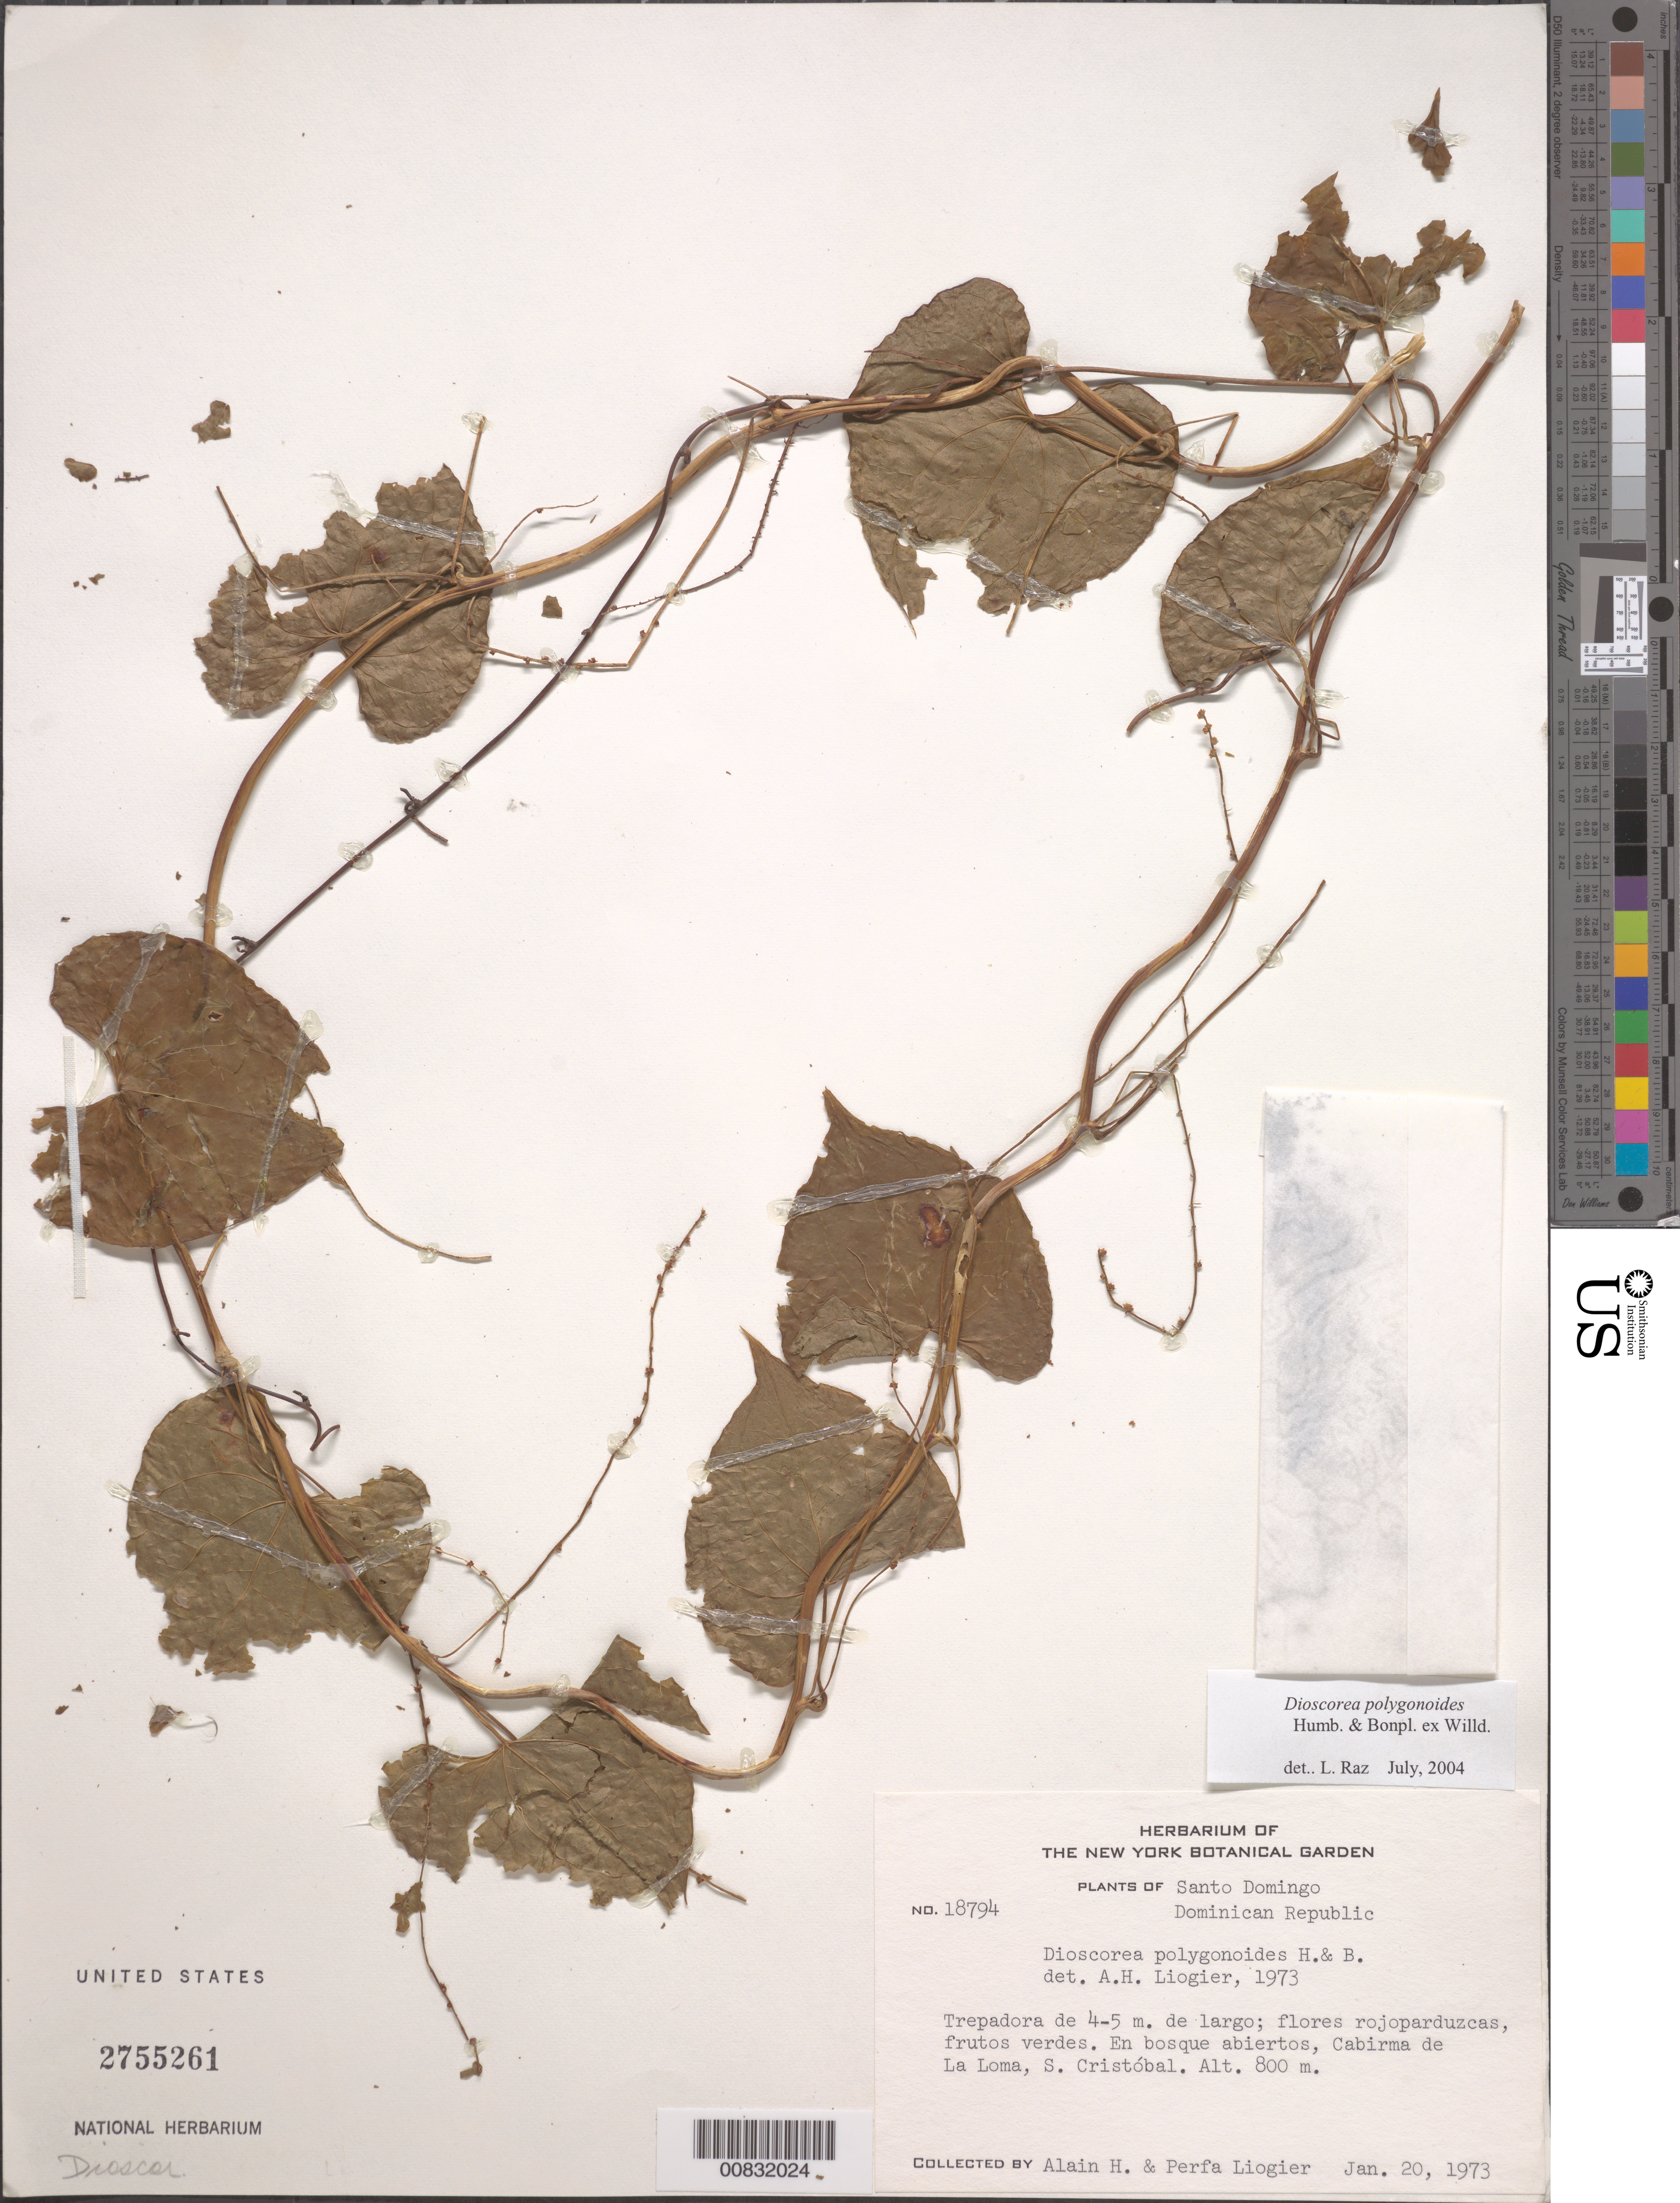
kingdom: Plantae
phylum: Tracheophyta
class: Liliopsida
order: Dioscoreales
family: Dioscoreaceae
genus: Dioscorea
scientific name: Dioscorea polygonoides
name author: Humb. & Bonpl. ex Willd.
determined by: Raz, Lauren, (K)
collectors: A. H. Liogier & M. P. Liogier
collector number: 18794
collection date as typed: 20 Jan 1973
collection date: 1973-01-20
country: Dominican Republic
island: Hispaniola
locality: Cabirma de La Loma, S. Cristóbal.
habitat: En bosques abiertos.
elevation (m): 800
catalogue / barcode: US 2755261